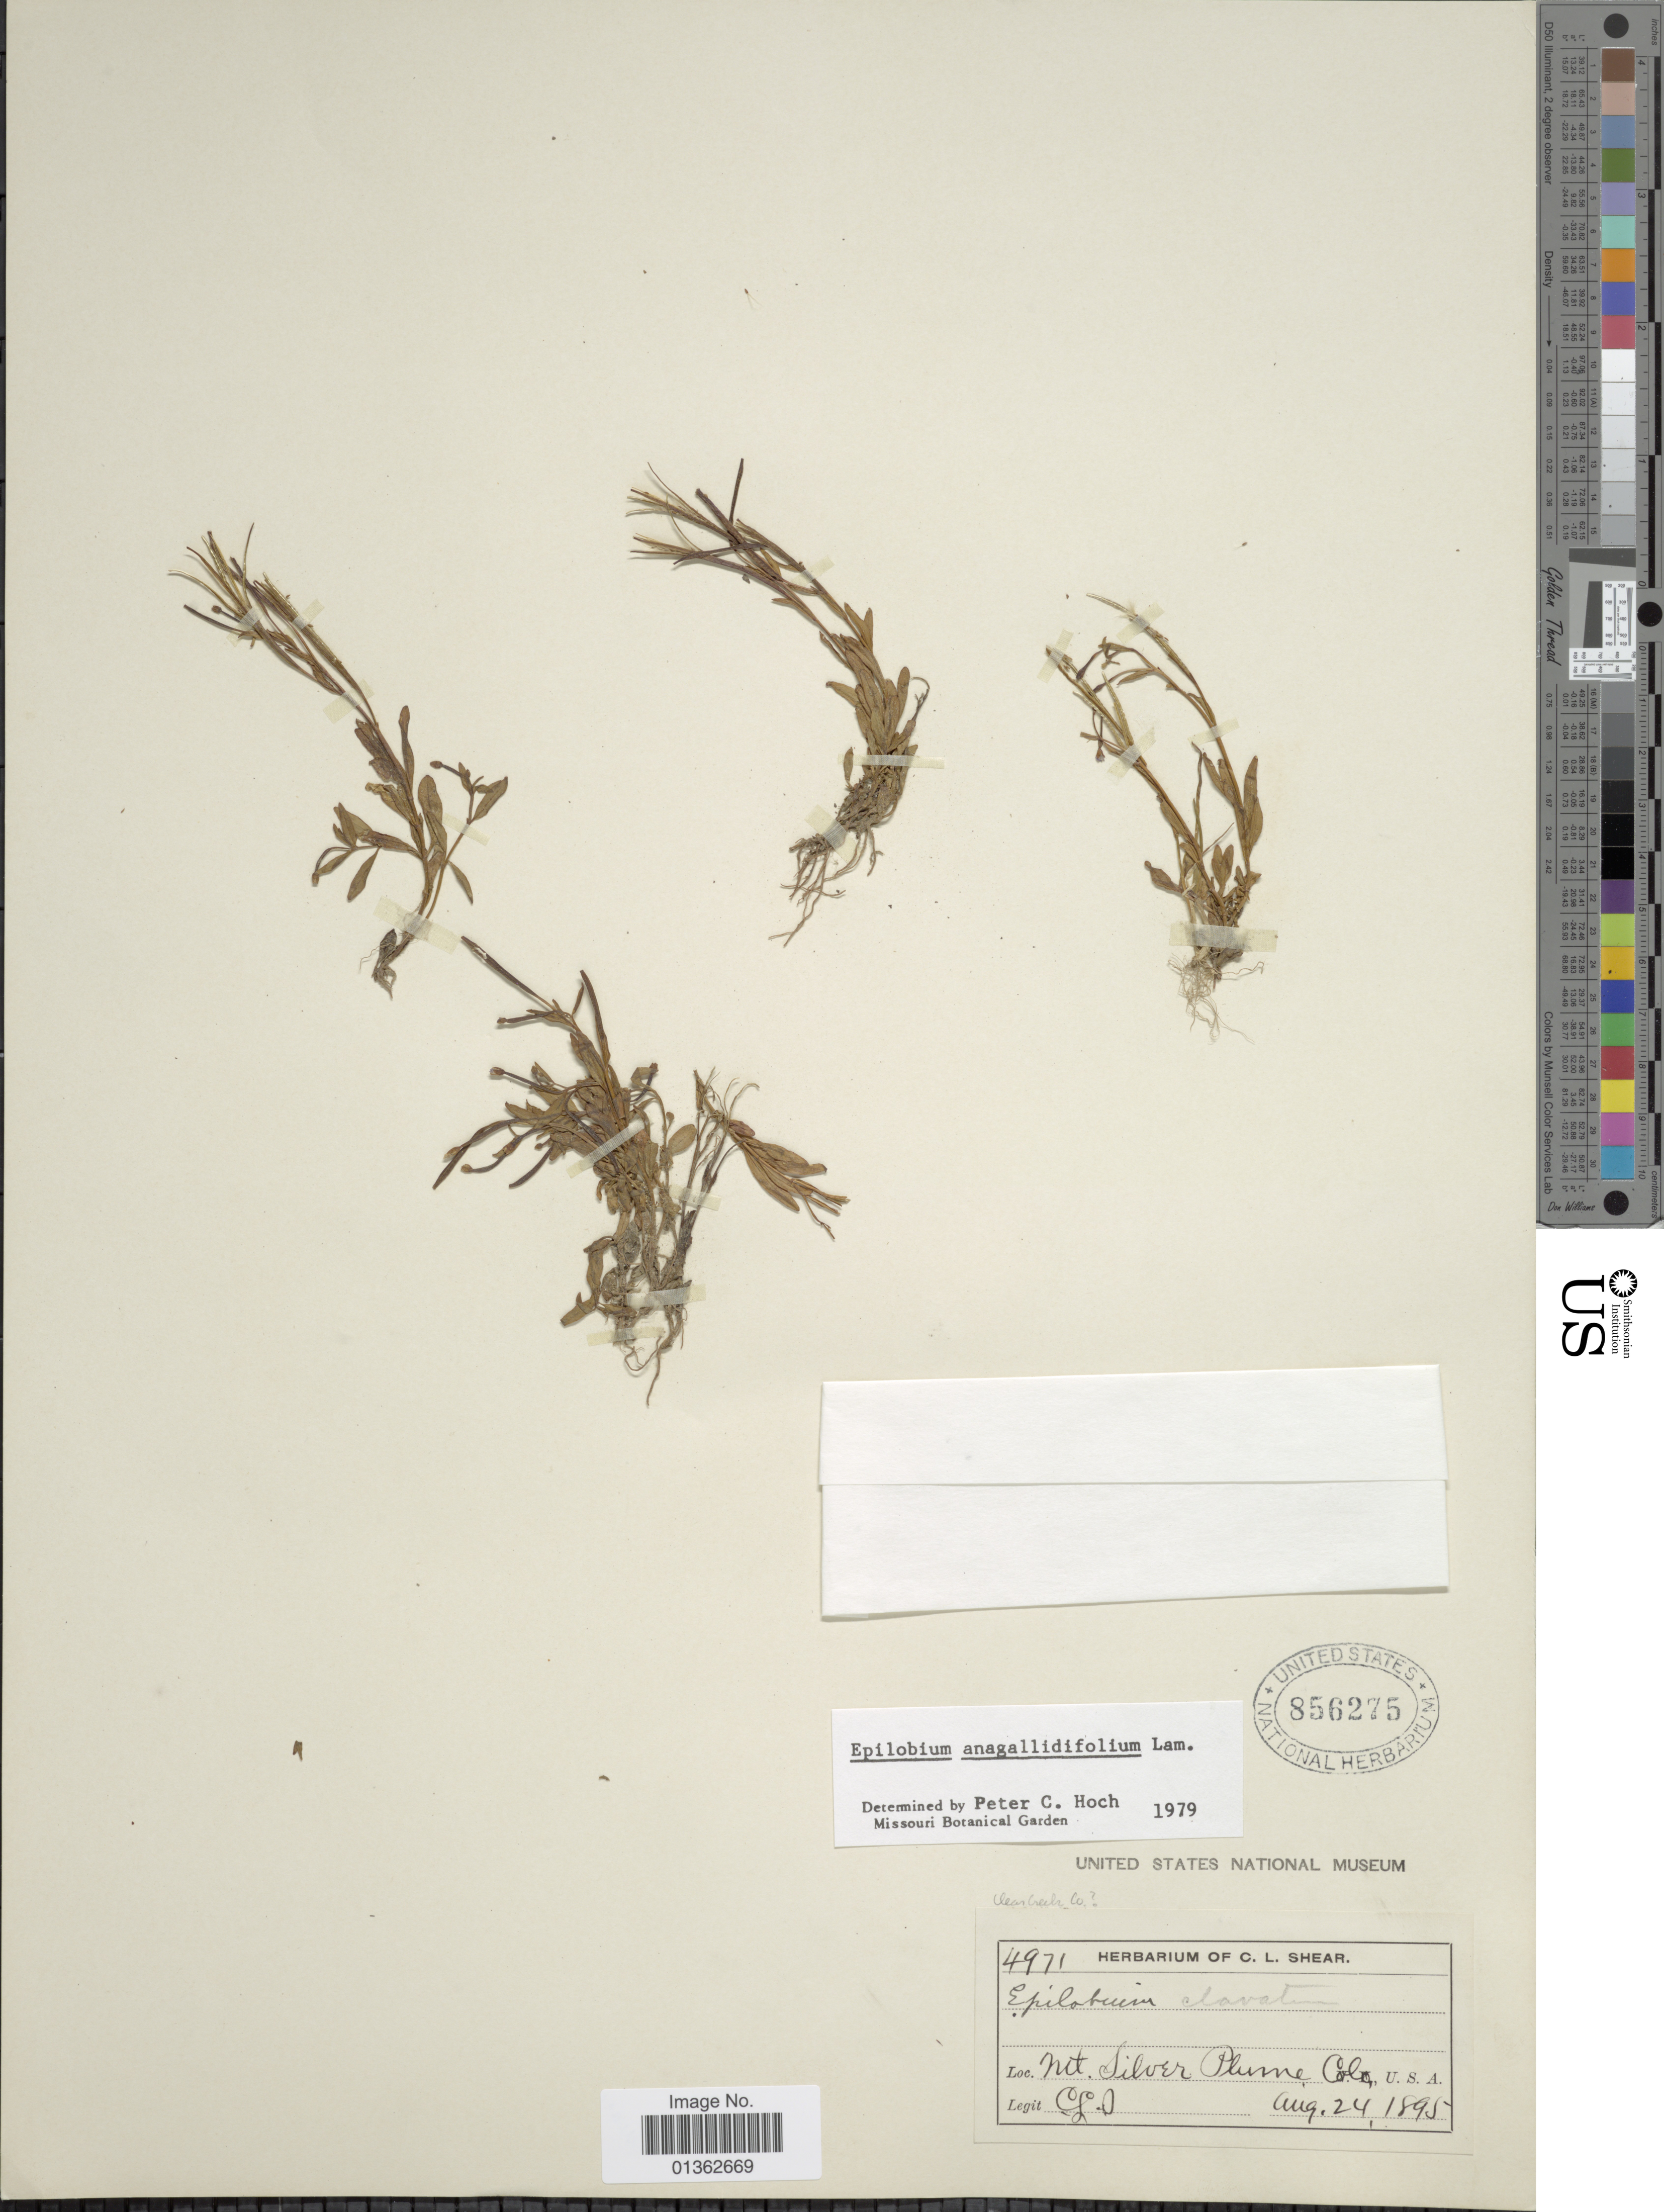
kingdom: Plantae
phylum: Tracheophyta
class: Magnoliopsida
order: Myrtales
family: Onagraceae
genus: Epilobium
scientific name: Epilobium anagallidifolium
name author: Lam.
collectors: C. L. Shear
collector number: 4971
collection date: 1895-08-24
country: United States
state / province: Colorado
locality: Mt. Silver Plume.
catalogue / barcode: US 856275